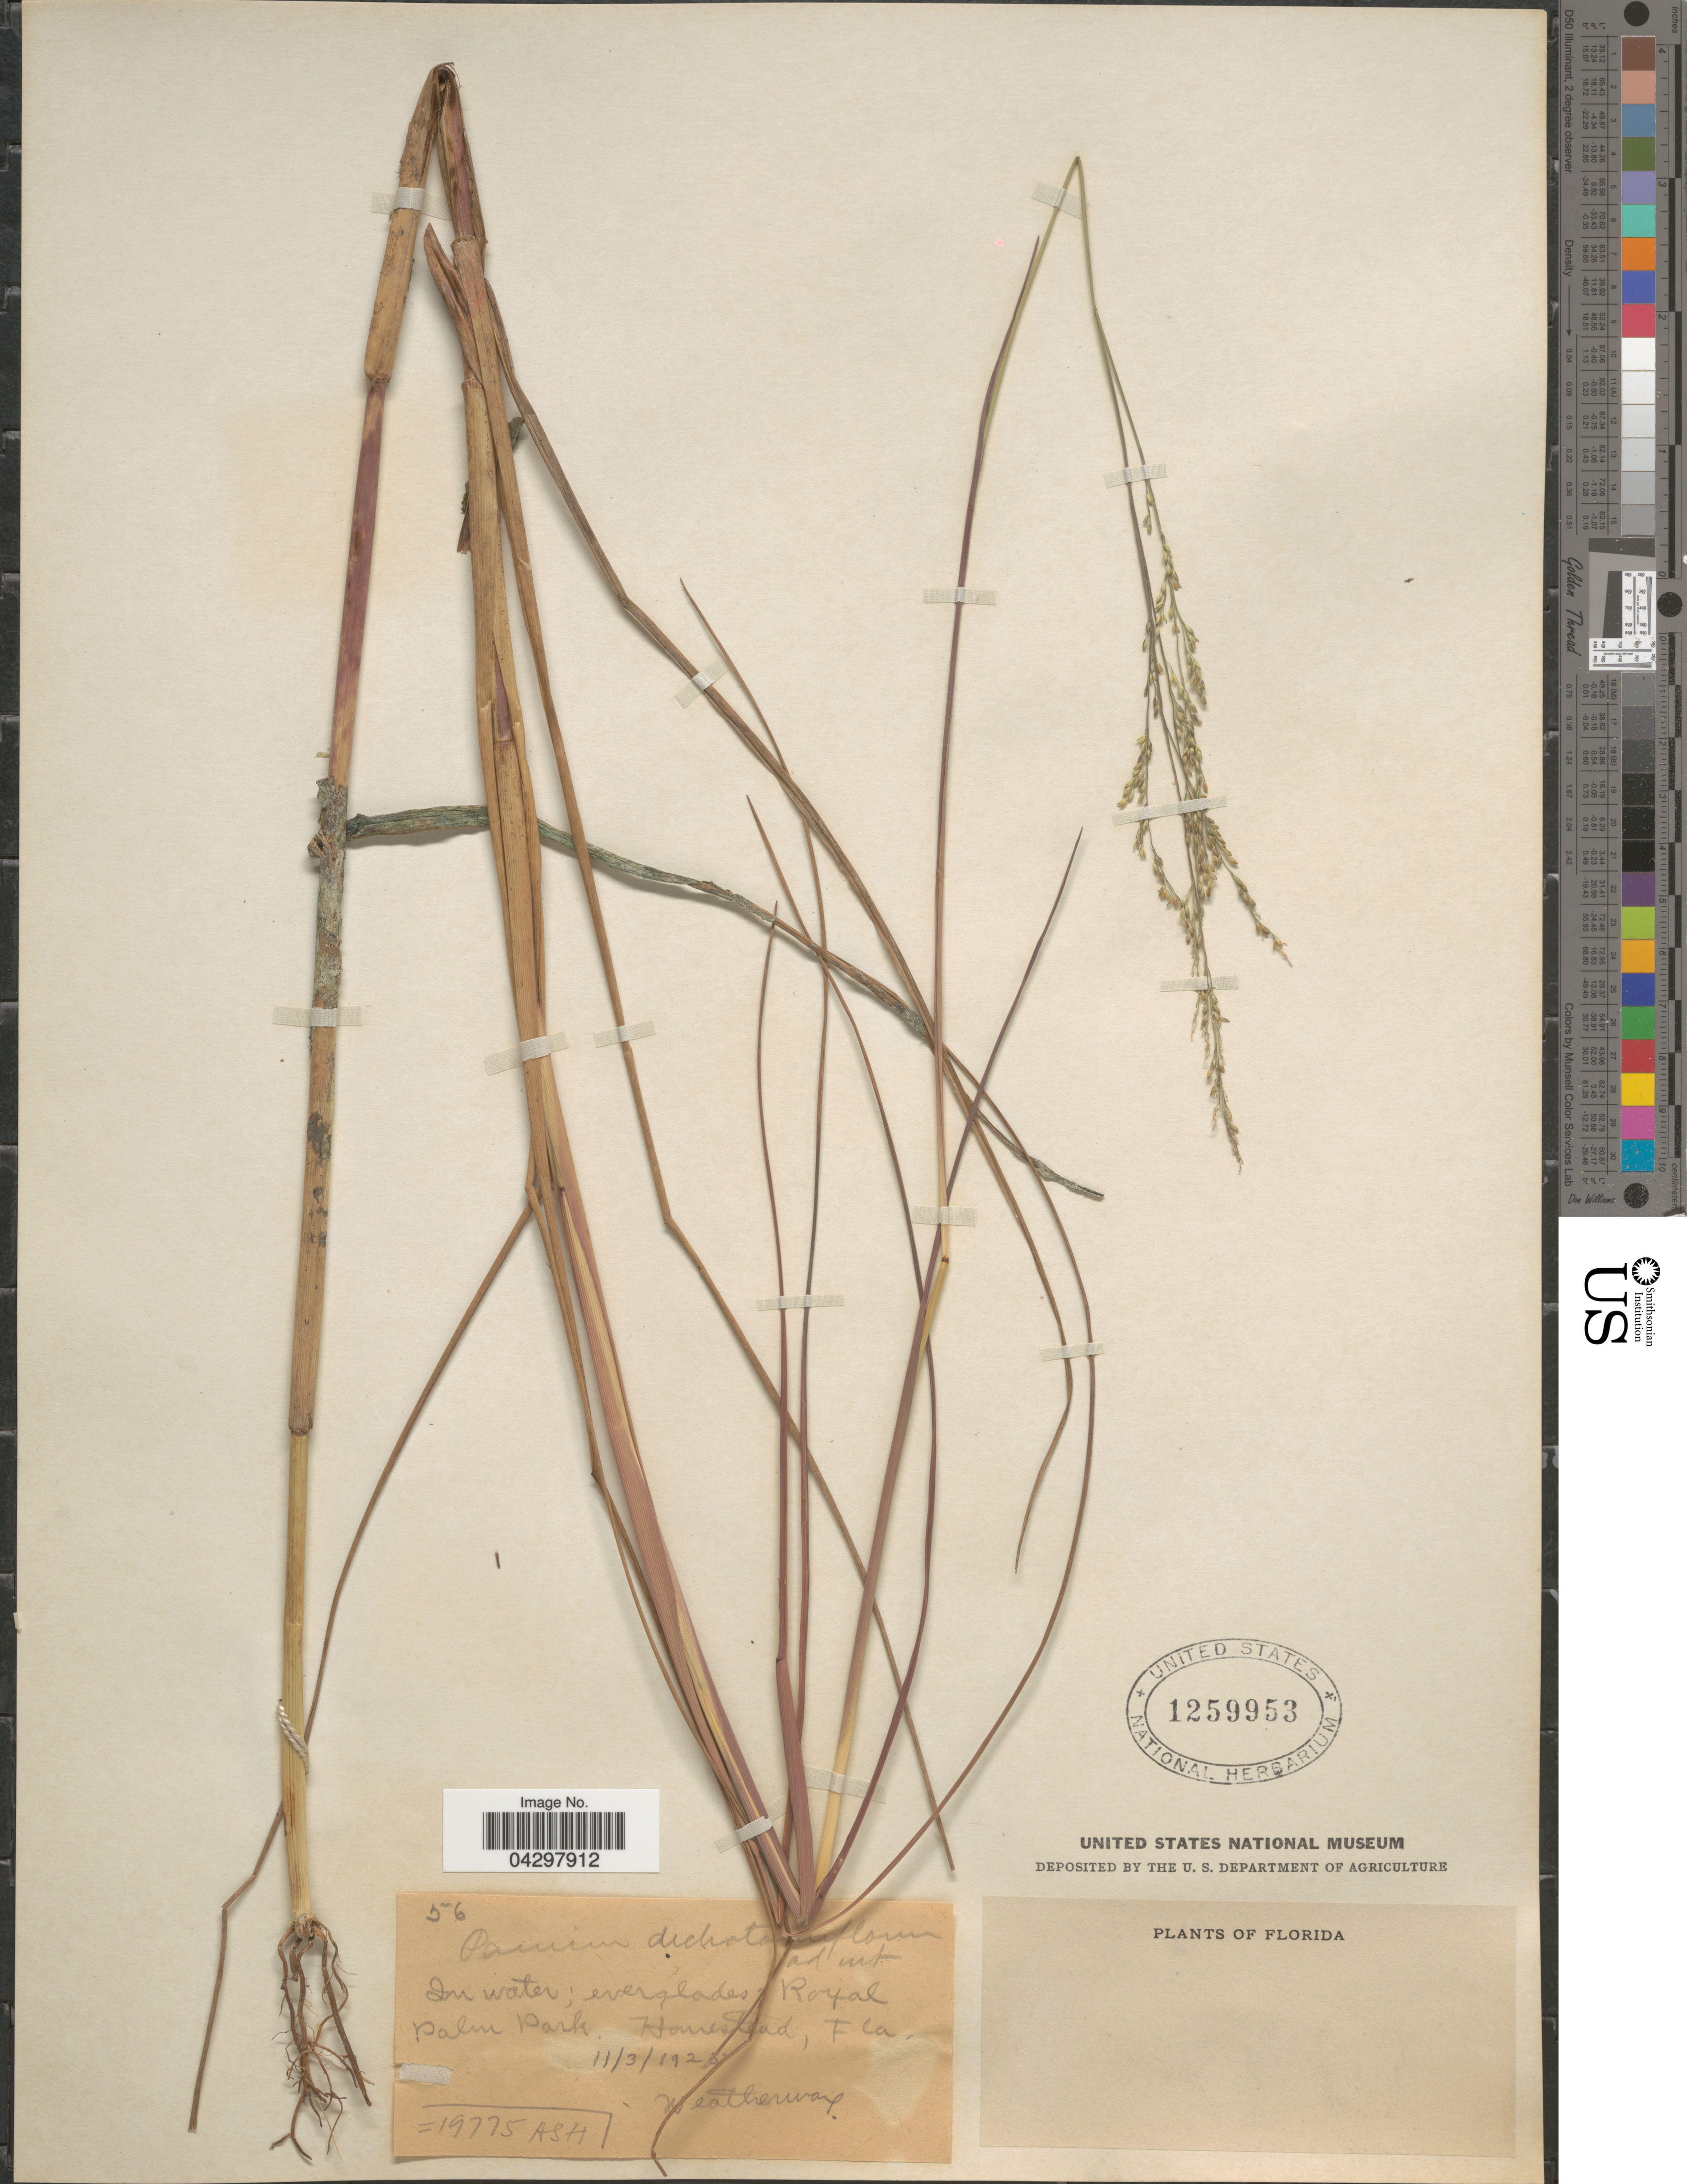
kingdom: Plantae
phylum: Tracheophyta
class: Liliopsida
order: Poales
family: Poaceae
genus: Panicum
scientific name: Panicum dichotomiflorum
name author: Michx.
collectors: -. Weatherwax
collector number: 56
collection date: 1923-11-03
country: United States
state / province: Florida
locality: Everglades Royal Palm Park. Homestead.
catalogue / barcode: US 1259953